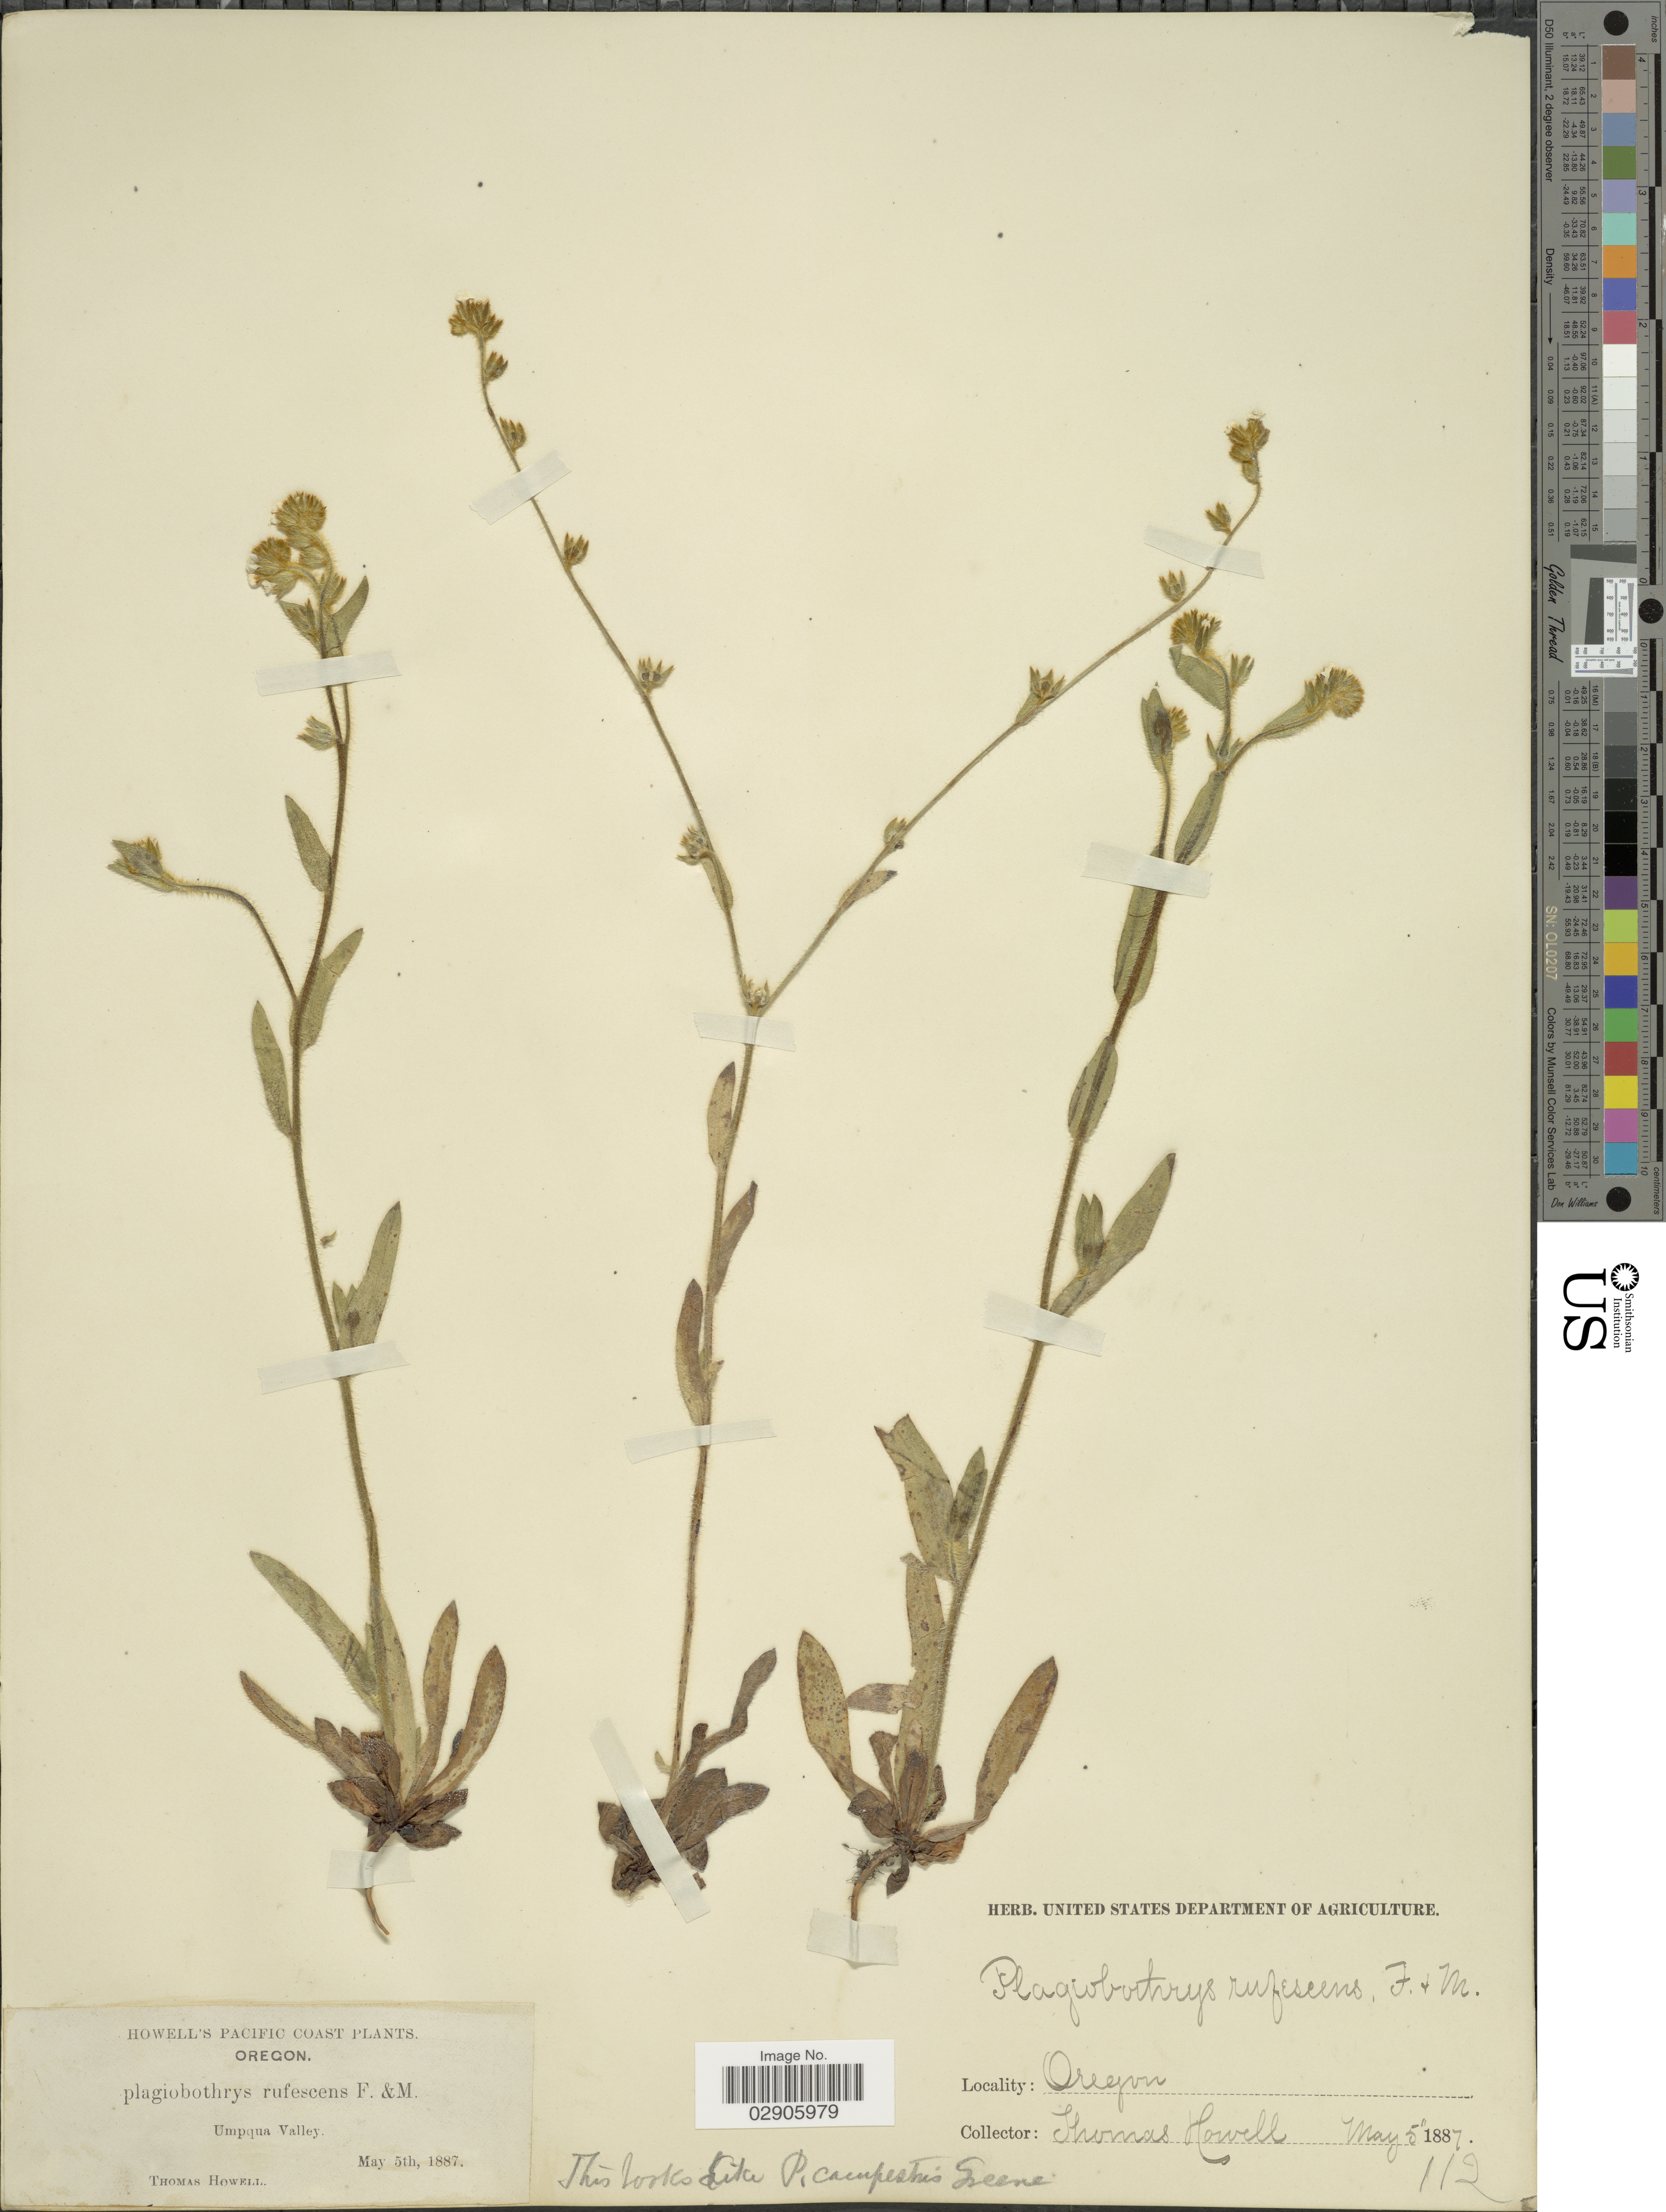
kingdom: Plantae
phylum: Tracheophyta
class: Magnoliopsida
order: Boraginales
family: Boraginaceae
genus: Plagiobothrys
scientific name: Plagiobothrys rufescens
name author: Fisch. & C.A. Mey.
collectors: T. Howell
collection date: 1887-05-05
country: United States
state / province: Oregon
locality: Pacific Coast, Umpqua Valley.